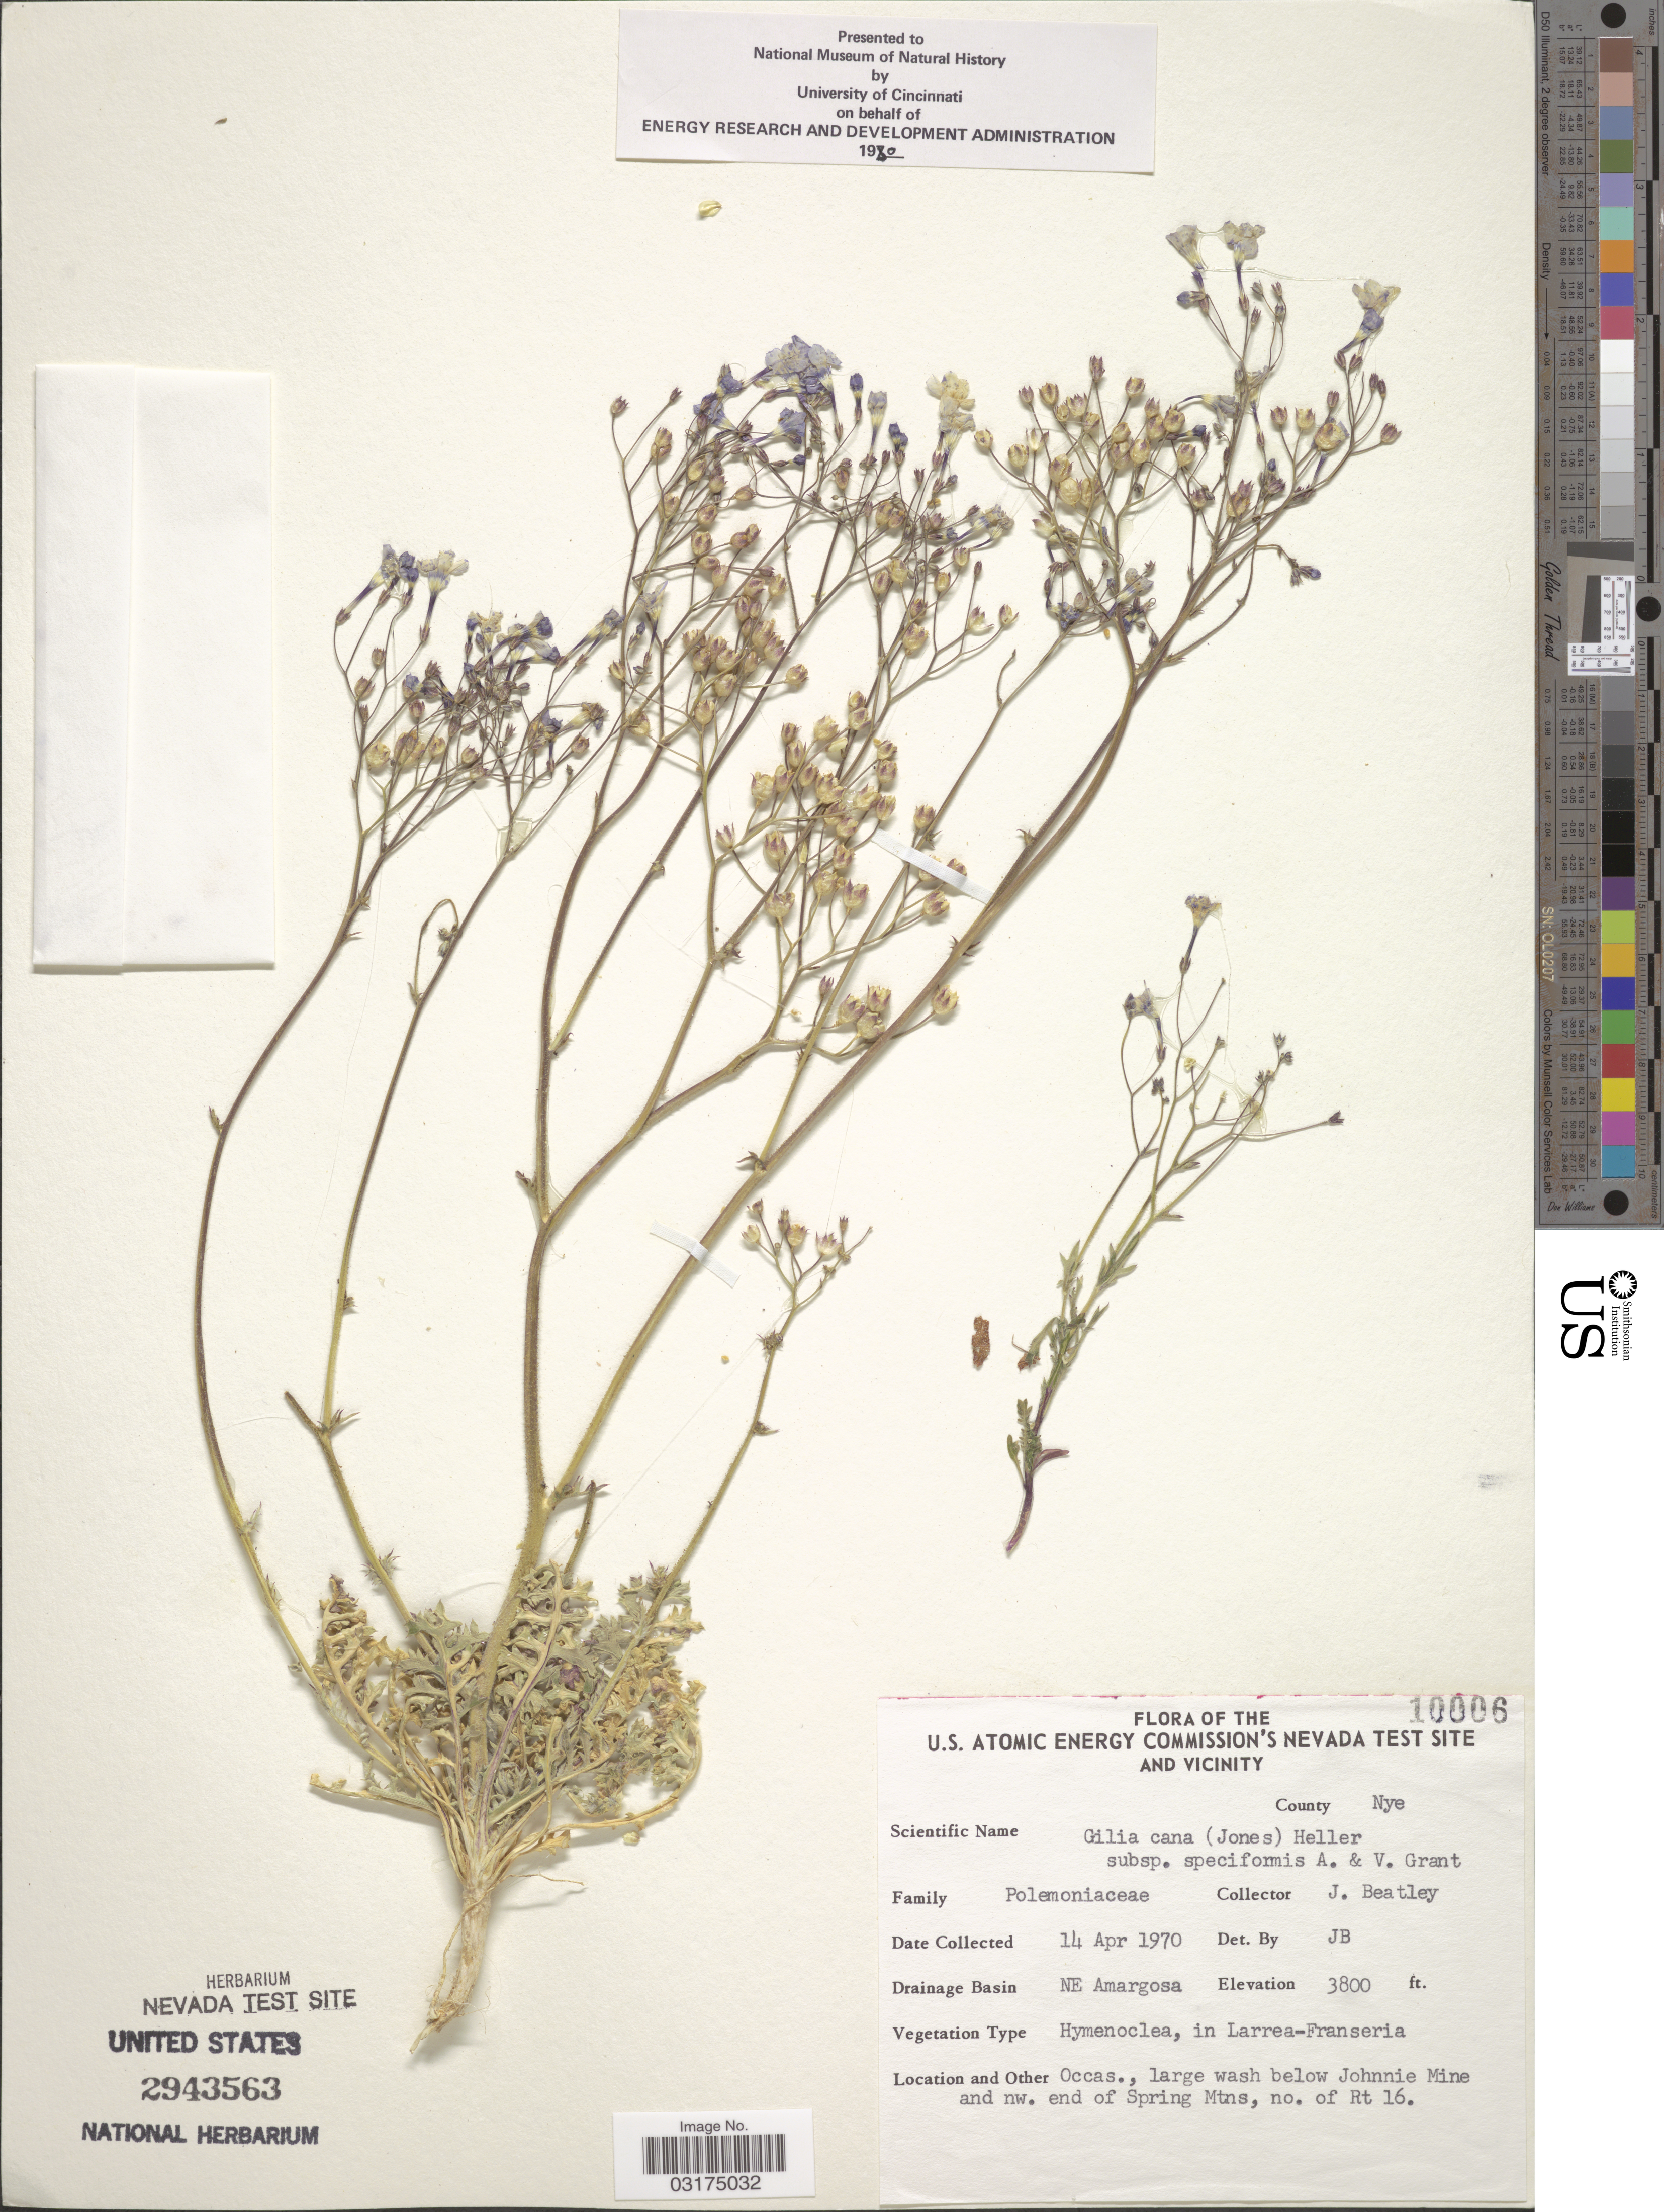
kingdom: Plantae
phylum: Tracheophyta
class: Magnoliopsida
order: Ericales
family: Polemoniaceae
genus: Gilia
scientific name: Gilia cana subsp. speciformis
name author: A.D. Grant & V.E. Grant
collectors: J. C. Beatley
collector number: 10006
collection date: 1970-04-14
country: United States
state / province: Nevada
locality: The U. S. Atomic Energy Commission's Nevada Test Site and Vicinity. County Nye. Drainage Basin NE Amargosa. Below Johnnie Mine and nw. end of Spring Mtns, no. of Rt 16.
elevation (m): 1158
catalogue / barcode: US 2943563